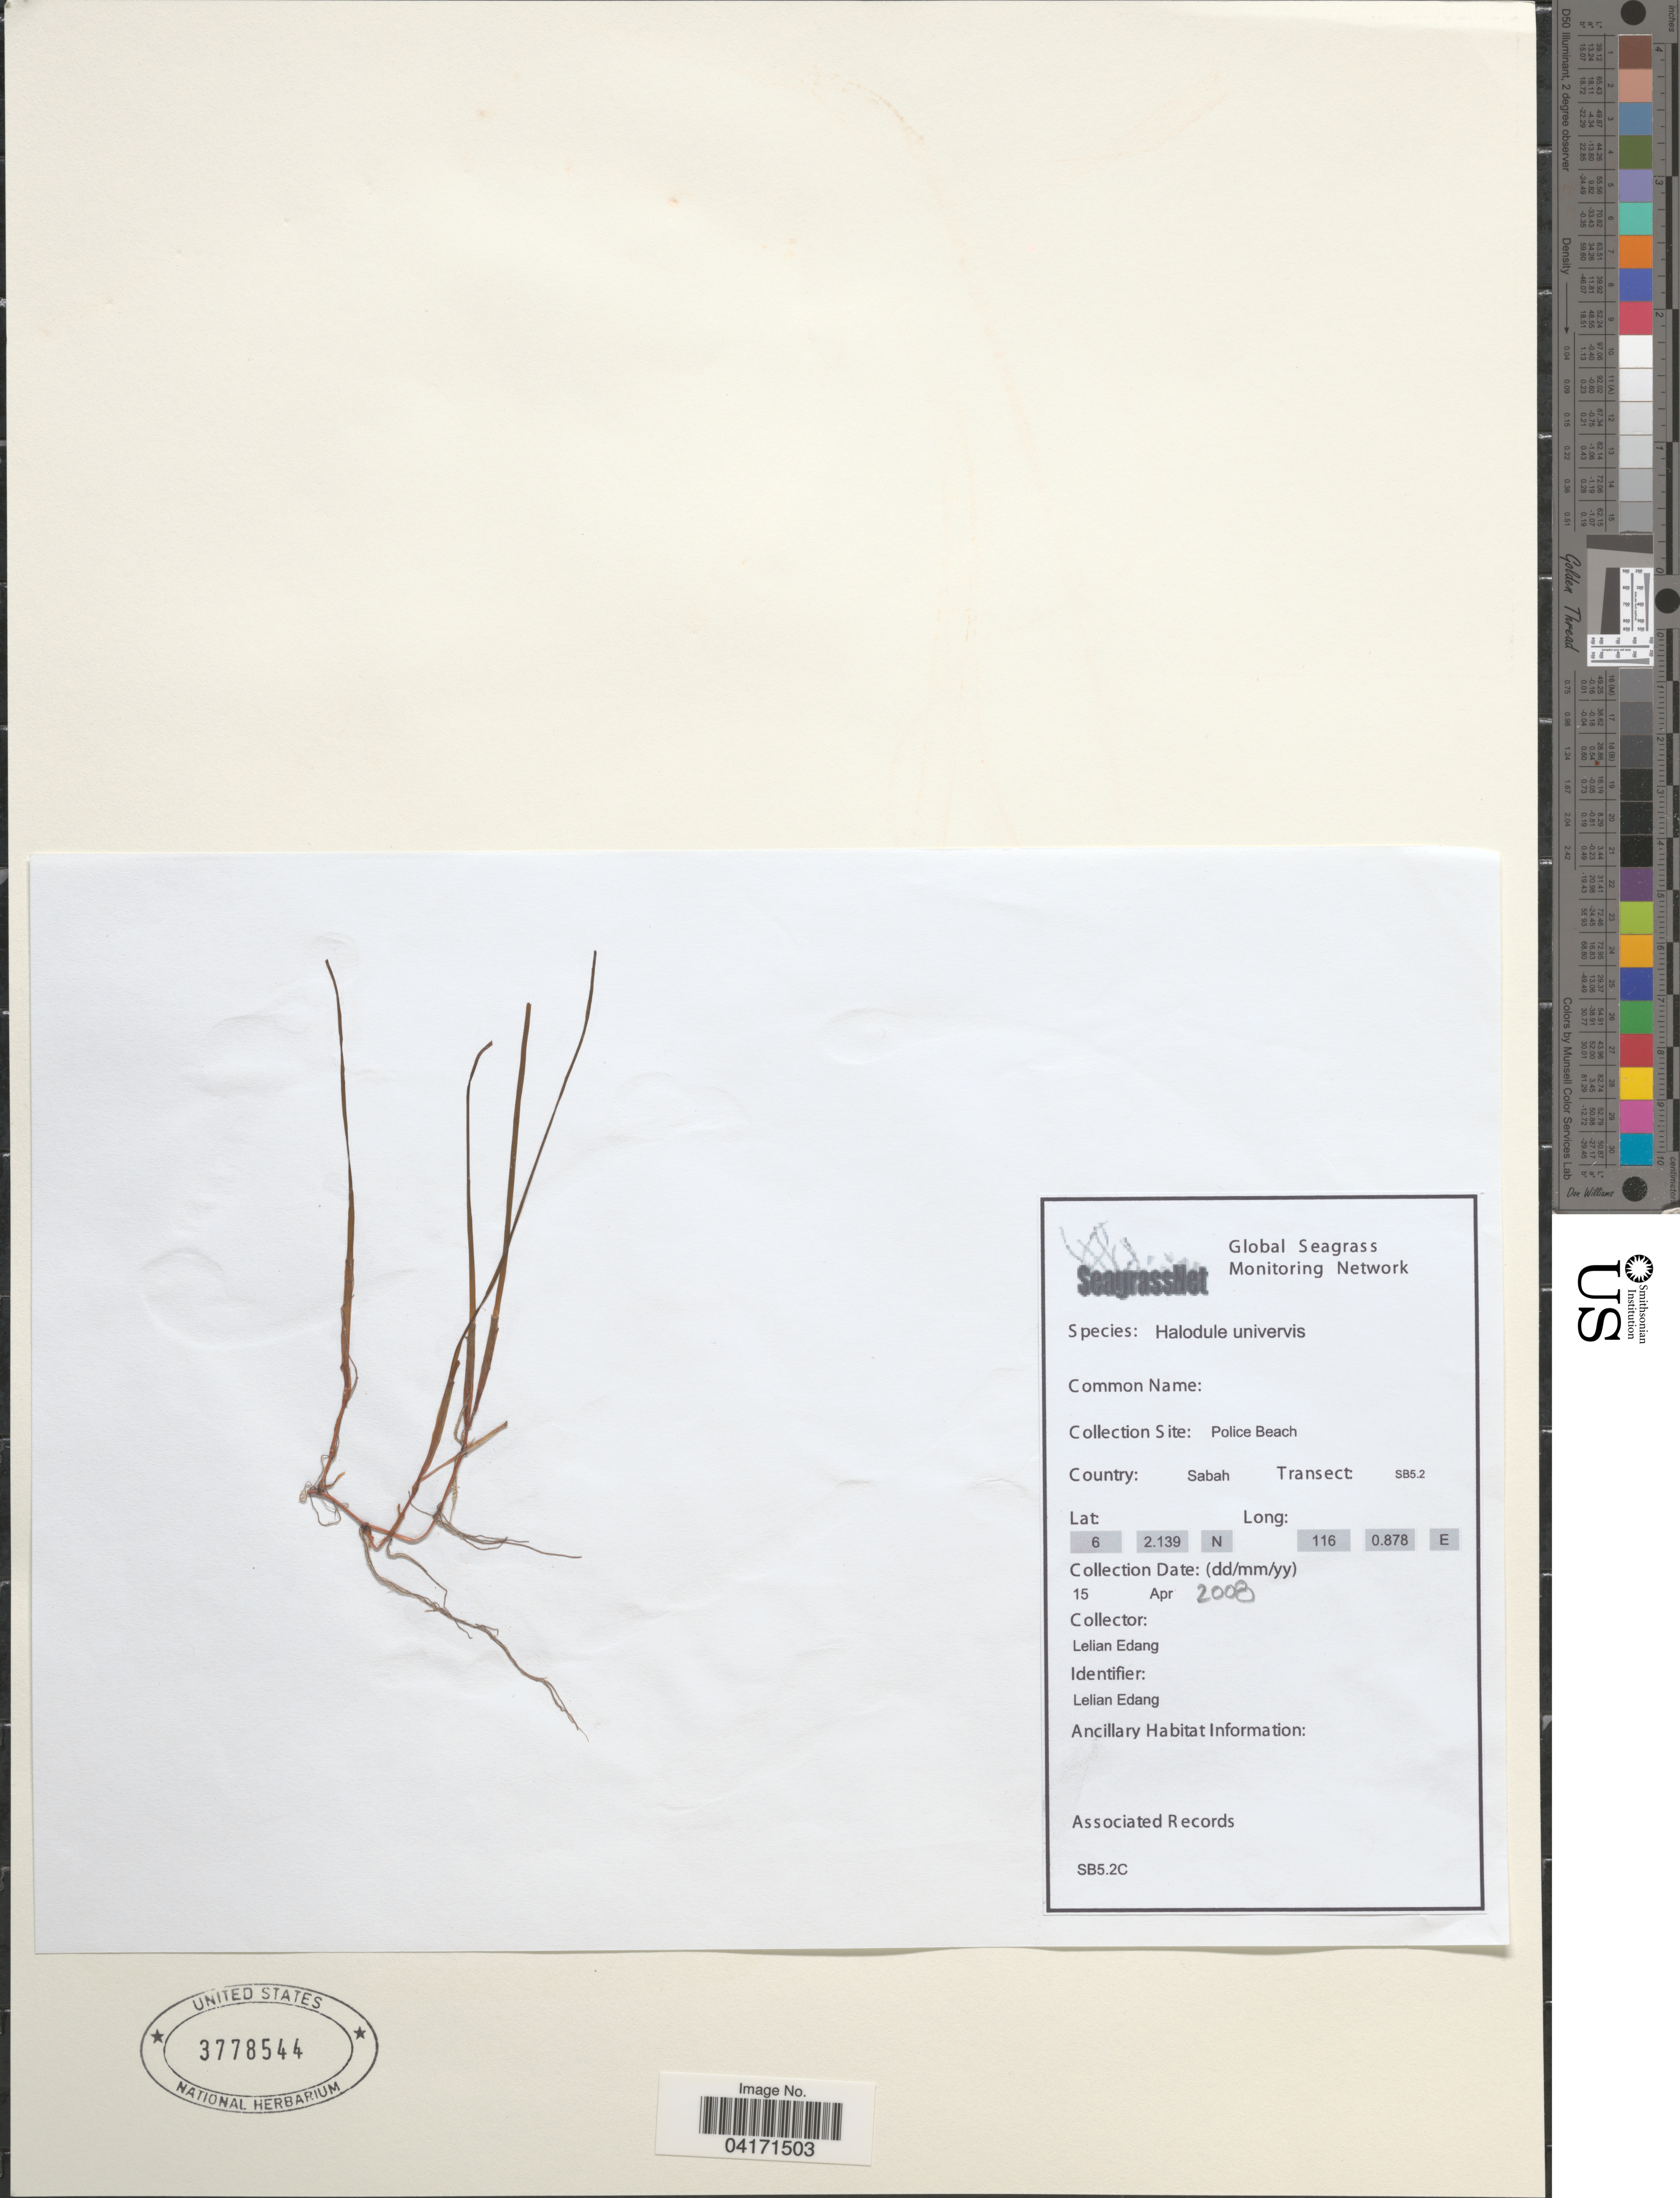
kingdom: Plantae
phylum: Tracheophyta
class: Liliopsida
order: Alismatales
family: Cymodoceaceae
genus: Halodule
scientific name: Halodule uninervis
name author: (Forssk.) Asch.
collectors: L. Edang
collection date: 2008-04-15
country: Malaysia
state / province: Sabah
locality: Police Beach. Transect: SB5.2.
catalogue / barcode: US 3778544